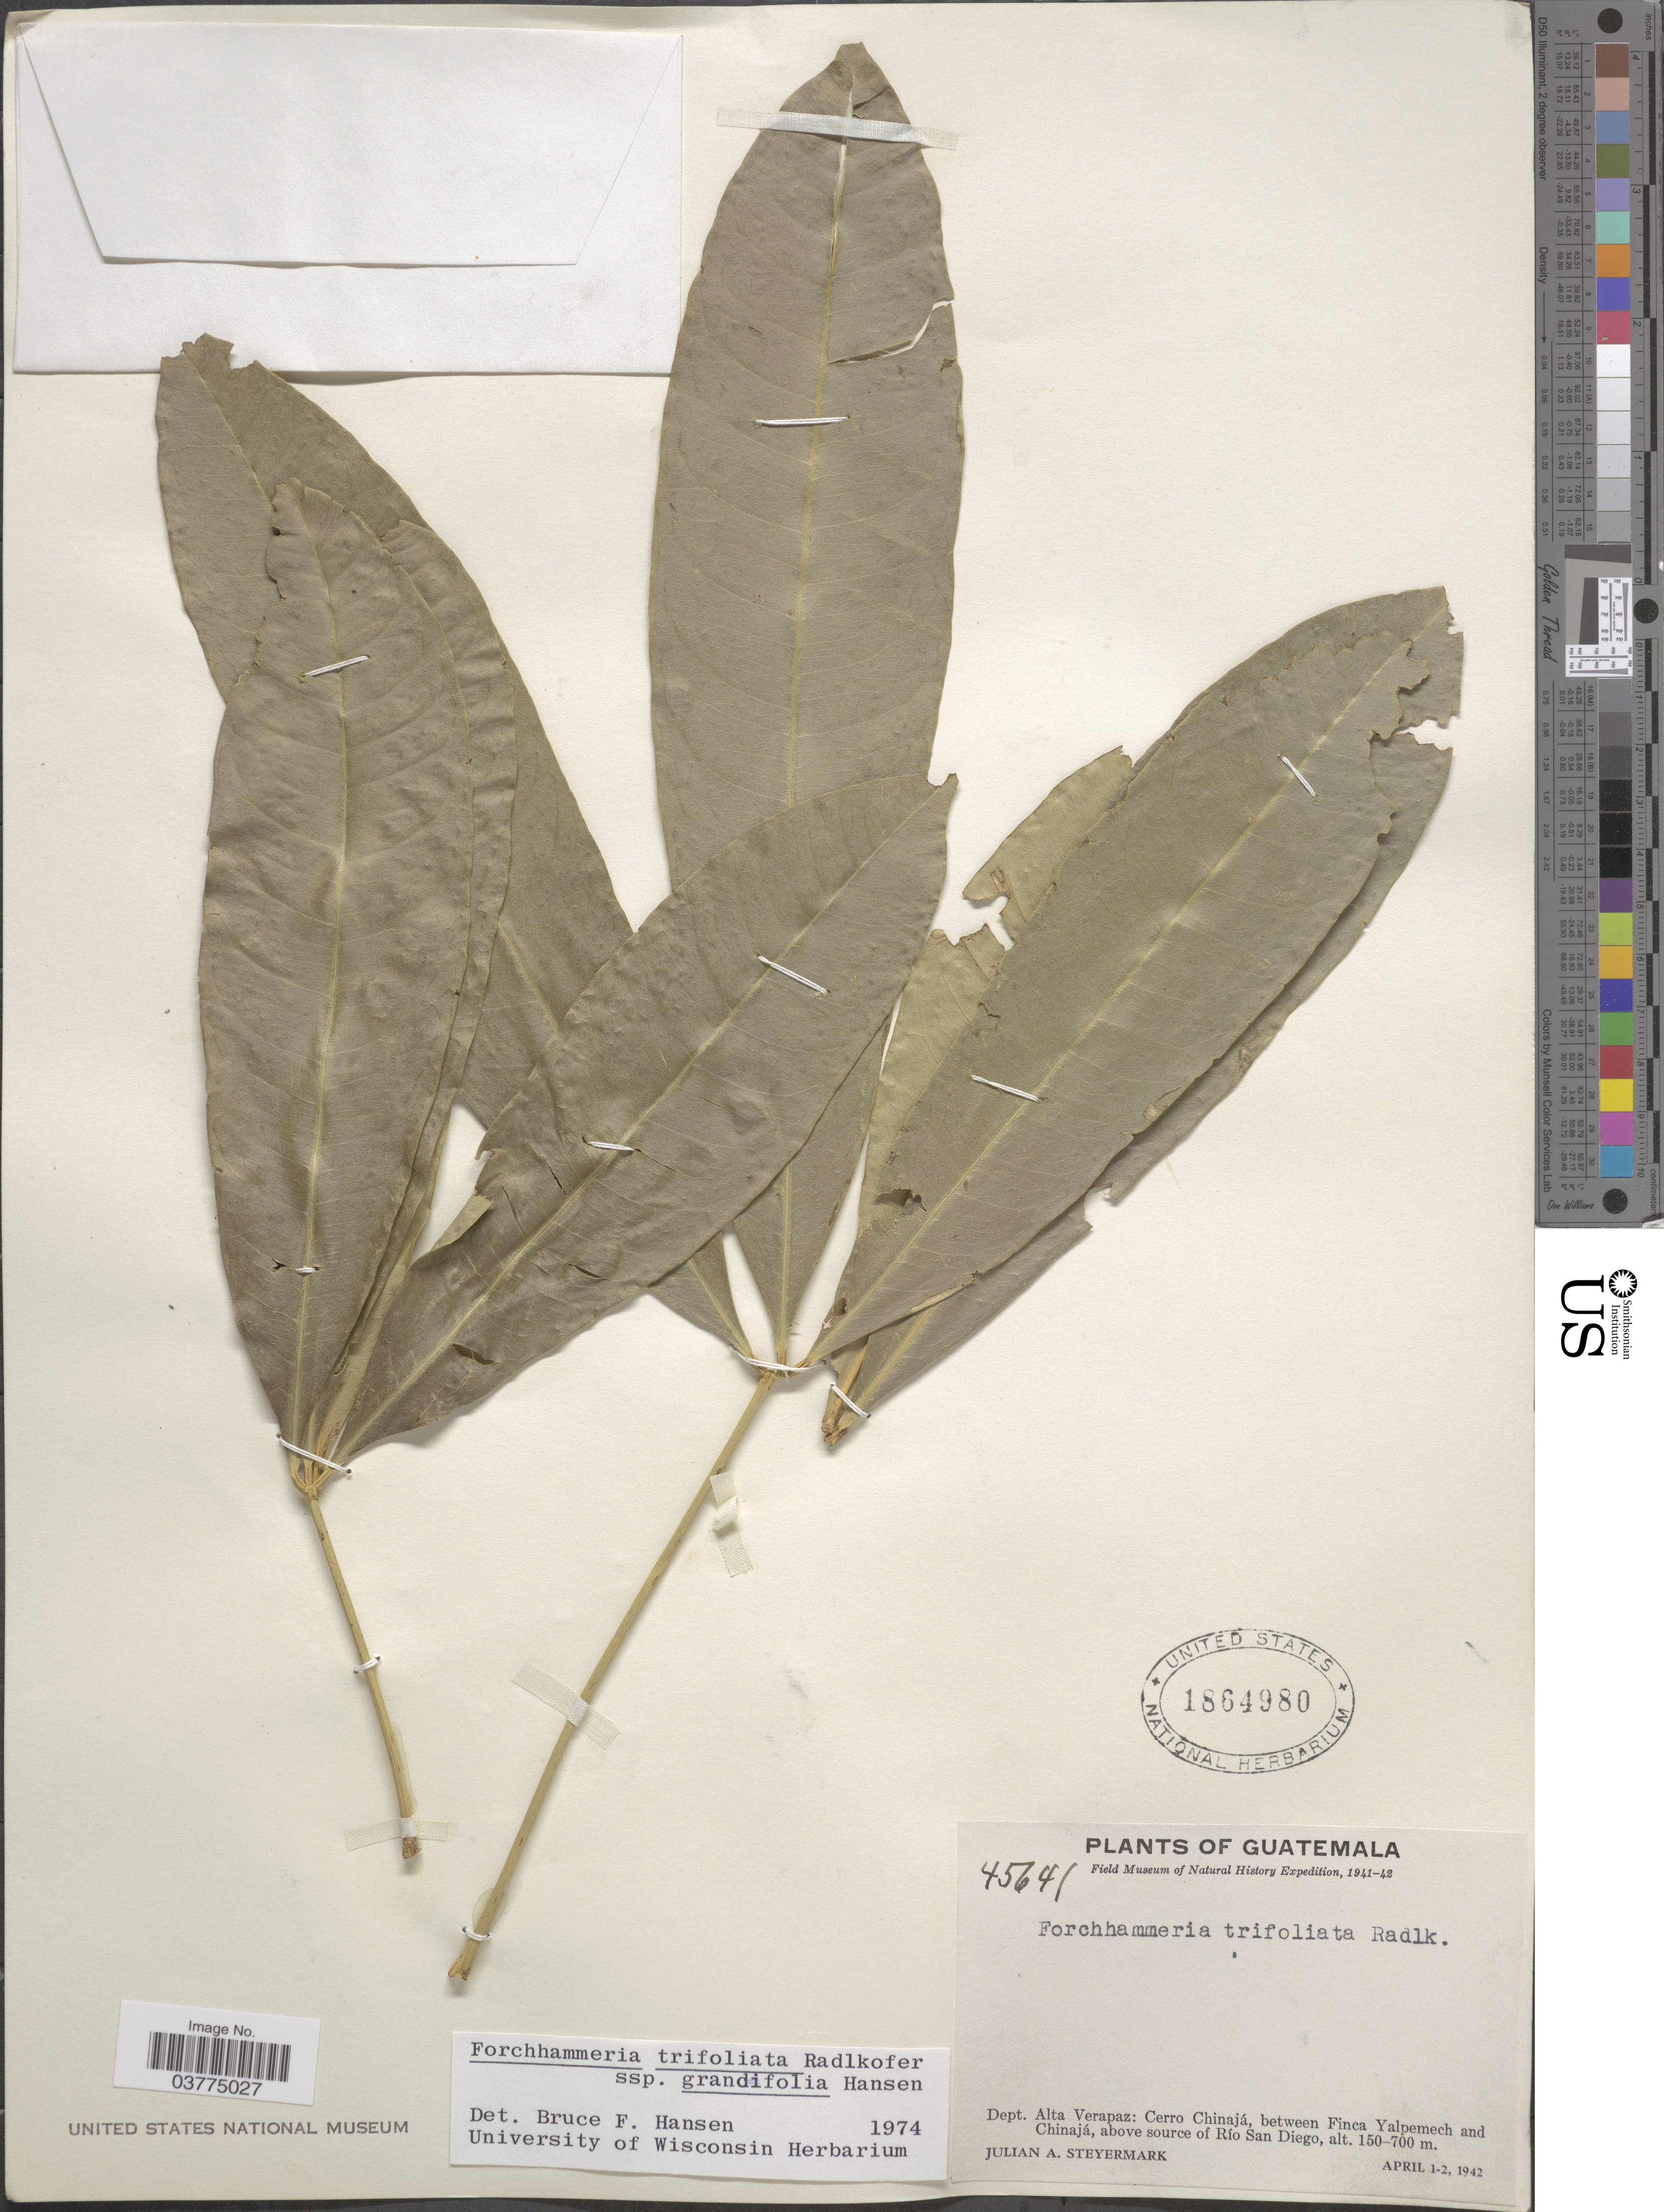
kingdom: Plantae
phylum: Tracheophyta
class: Magnoliopsida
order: Brassicales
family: Stixaceae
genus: Forchhammeria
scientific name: Forchhammeria trifoliata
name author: Radlk.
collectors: J. Steyermark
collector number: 45641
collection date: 1942-04-01/1942-04-02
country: Guatemala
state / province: Alta Verapaz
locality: Dept. Alta Verapaz: Cerro Chinajá, between Finca Yalpemech and Chinajá, above source of Río San Diego.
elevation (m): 150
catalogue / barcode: US 1864980